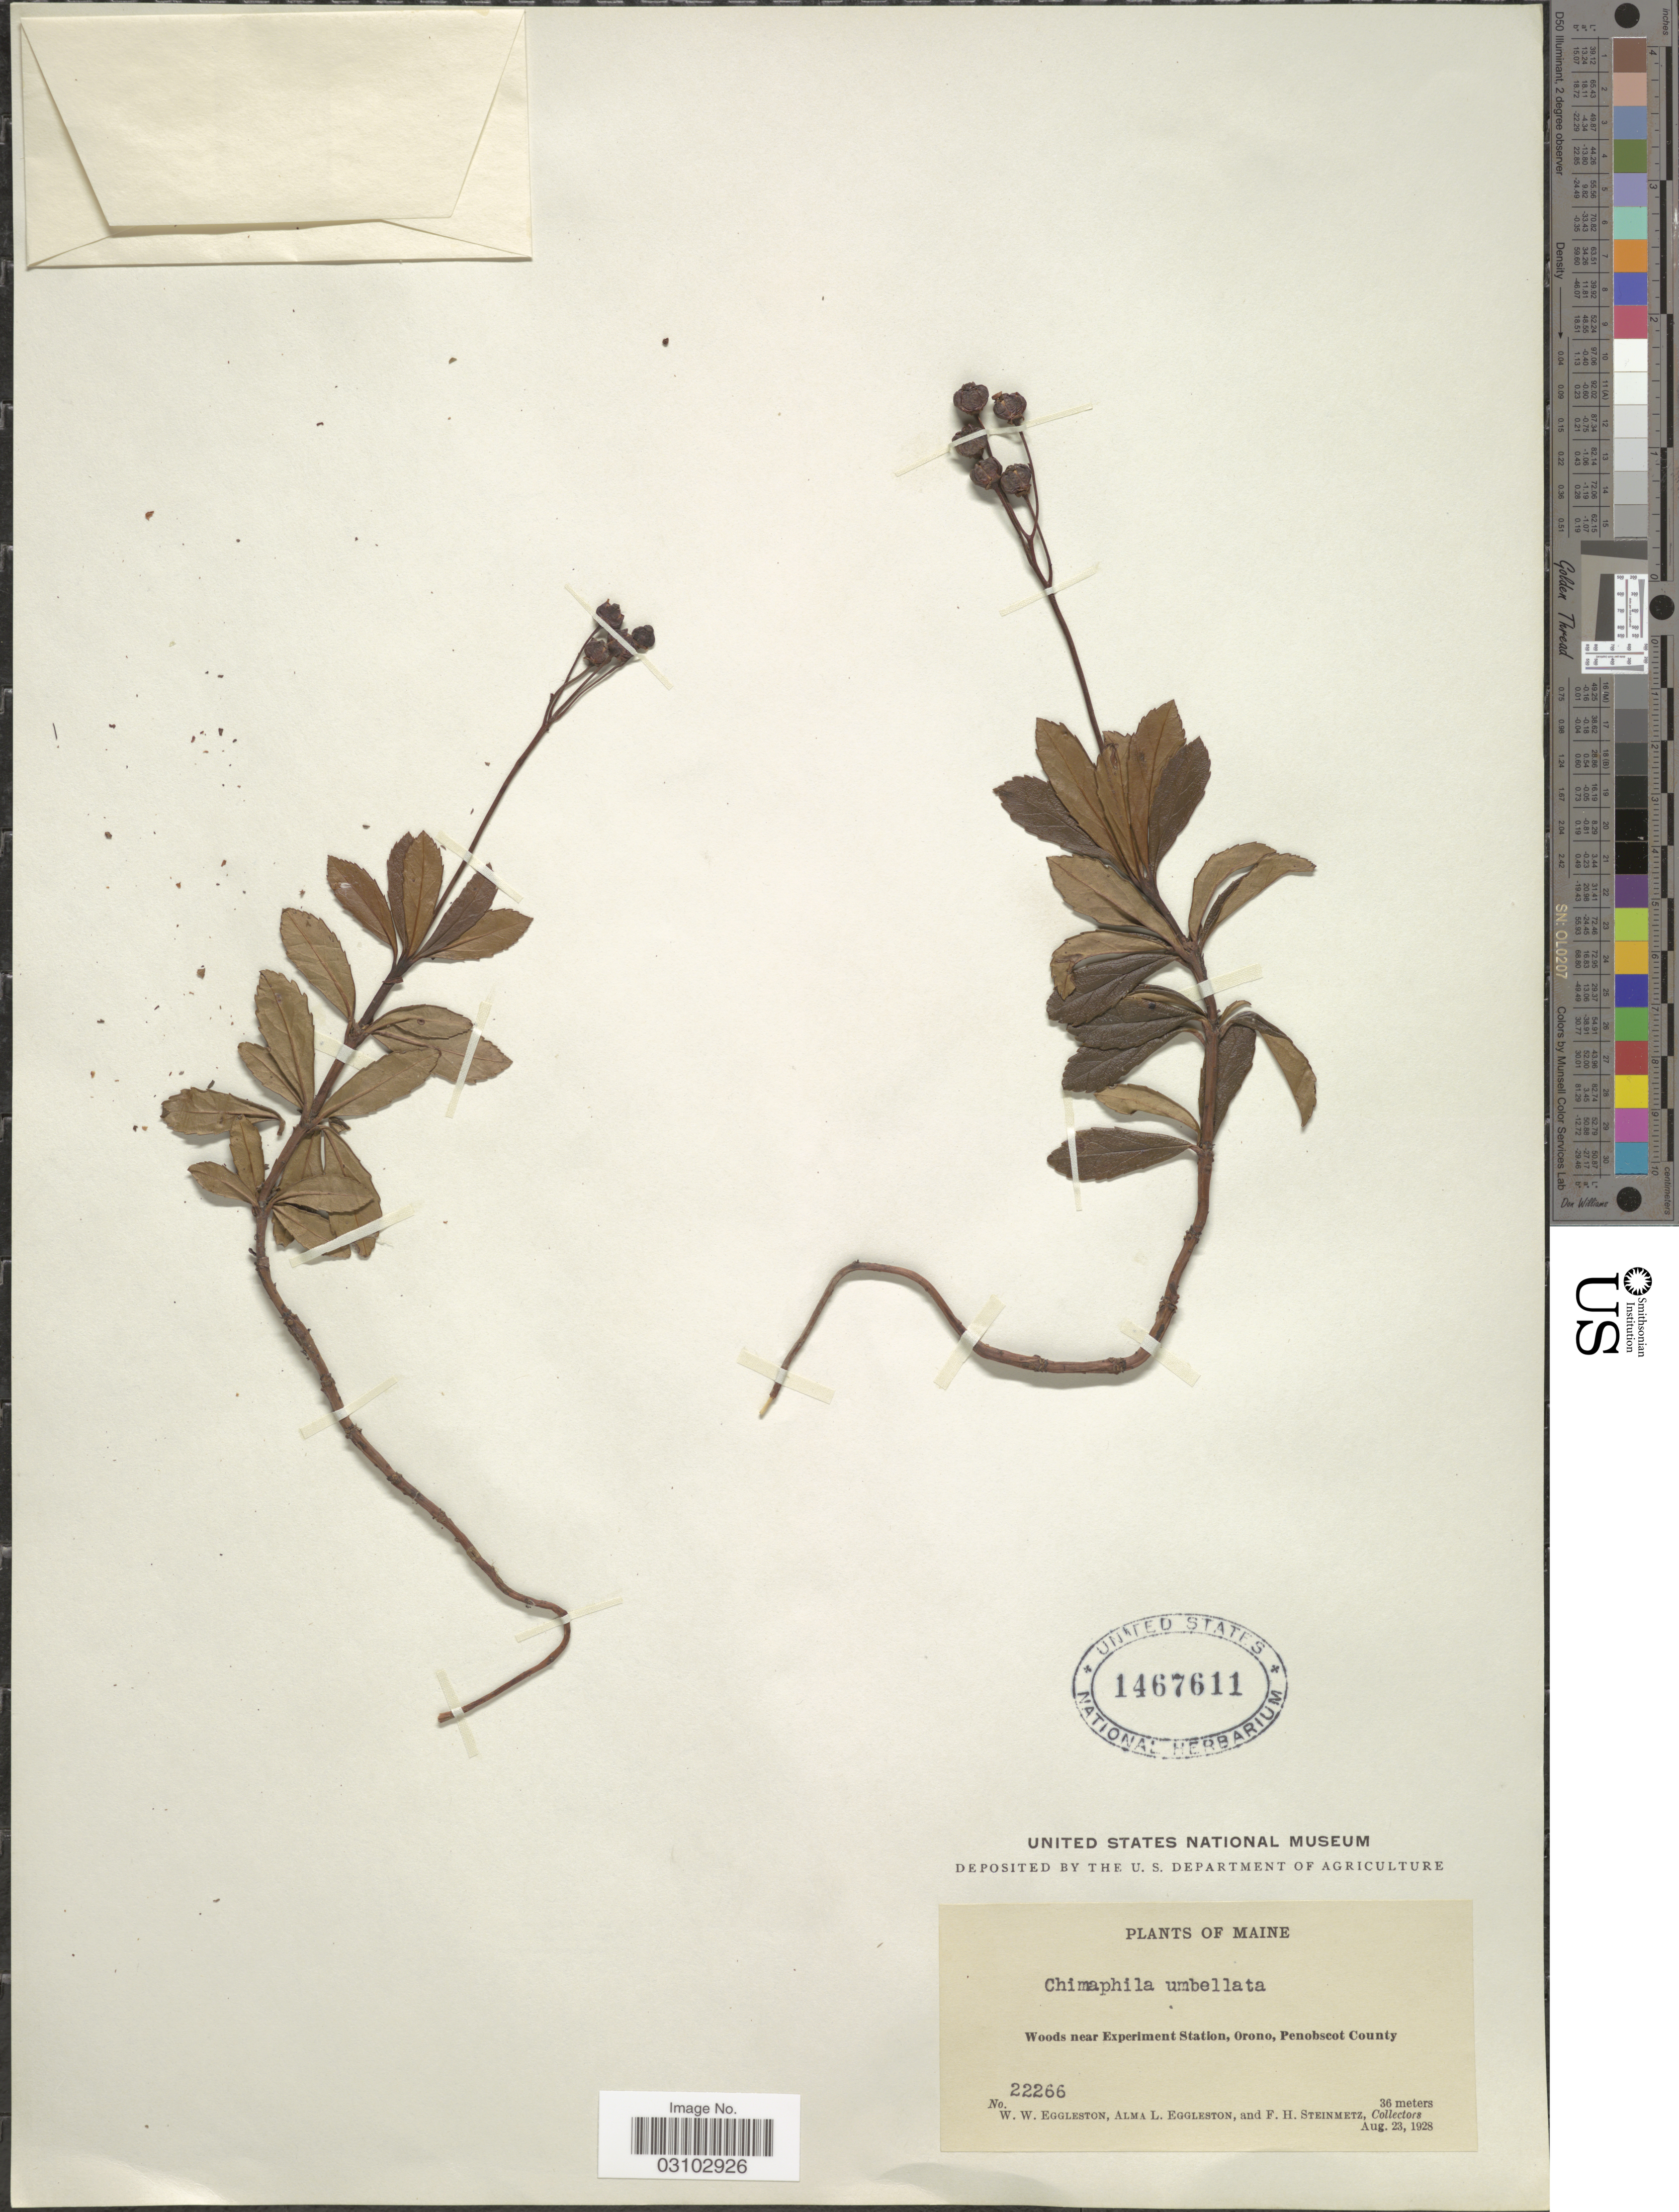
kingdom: Plantae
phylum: Tracheophyta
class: Magnoliopsida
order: Ericales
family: Ericaceae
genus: Chimaphila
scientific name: Chimaphila umbellata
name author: (L.) W.P.C. Barton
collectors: W. W. Eggleston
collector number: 22266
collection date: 1928-08-23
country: United States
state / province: Maine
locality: Woods near Experiment Station, Orono, Penobscot County.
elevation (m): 36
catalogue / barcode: US 1467611